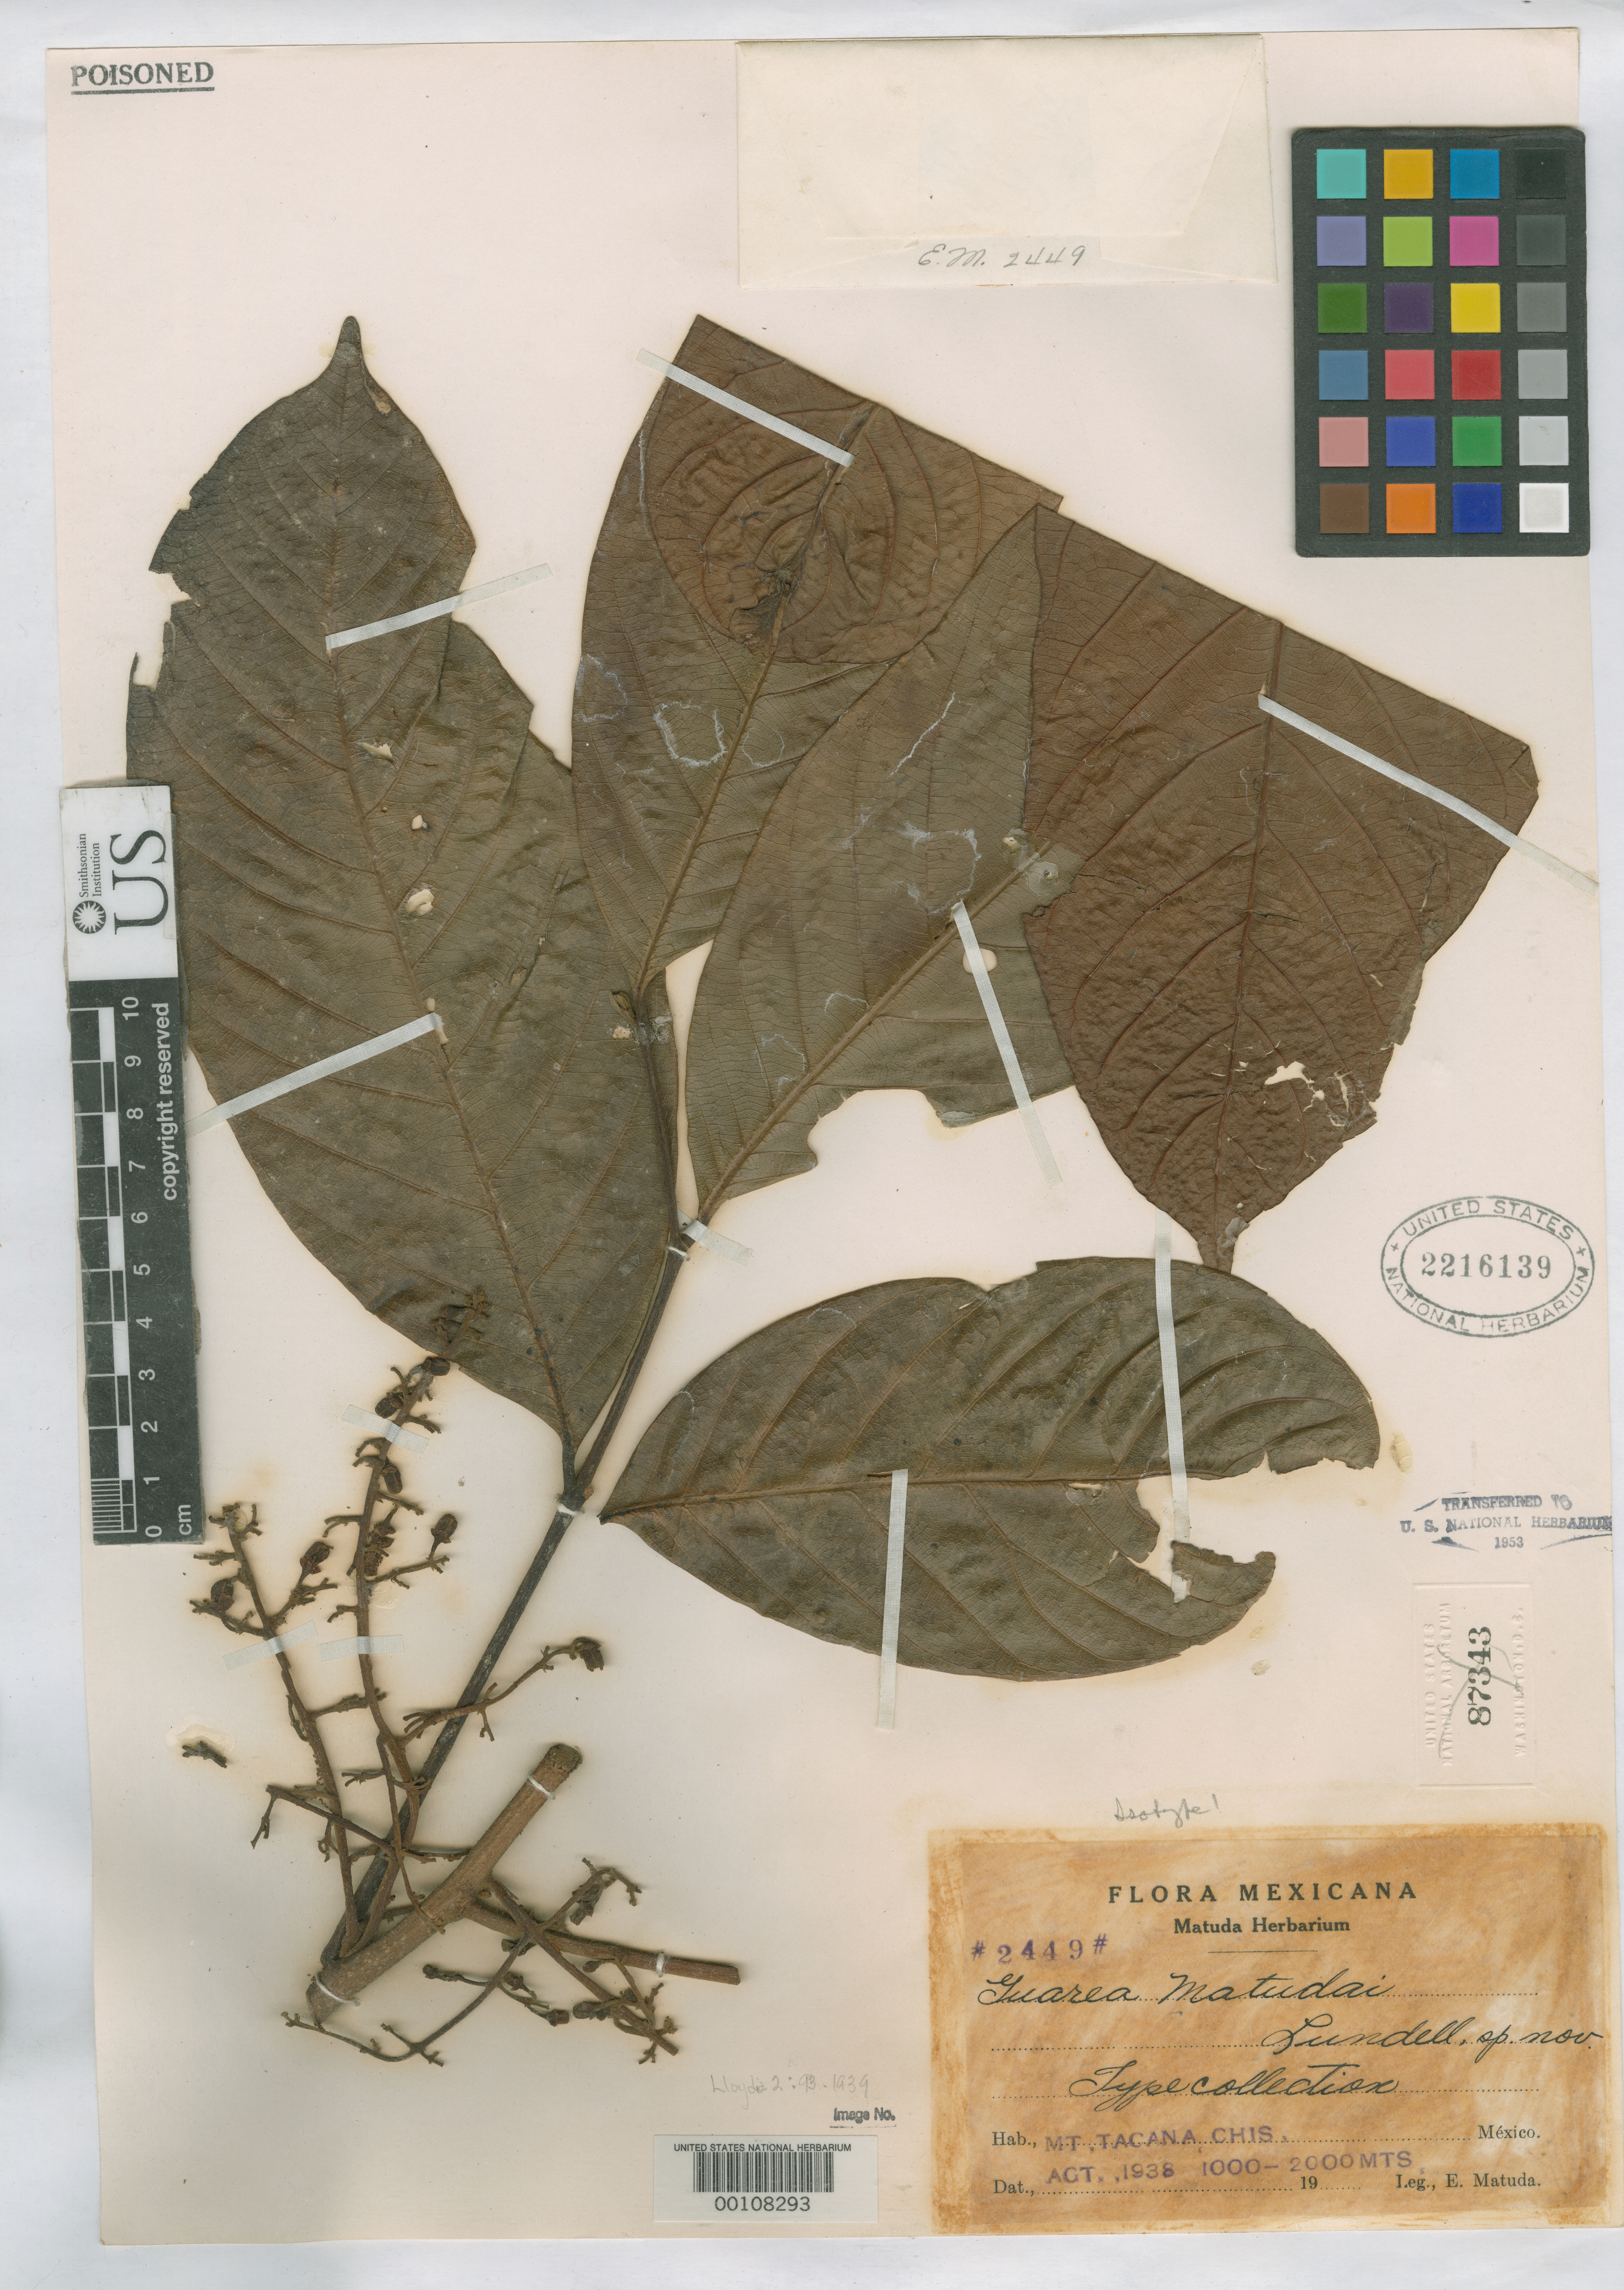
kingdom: Plantae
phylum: Tracheophyta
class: Magnoliopsida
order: Sapindales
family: Meliaceae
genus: Guarea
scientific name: Guarea matudae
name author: Lundell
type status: Isotype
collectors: E. Matuda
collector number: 2449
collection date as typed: Aug 1938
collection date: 1938-08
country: Mexico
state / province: Chiapas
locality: Mt. Tacana.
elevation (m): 1000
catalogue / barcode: US 2216139